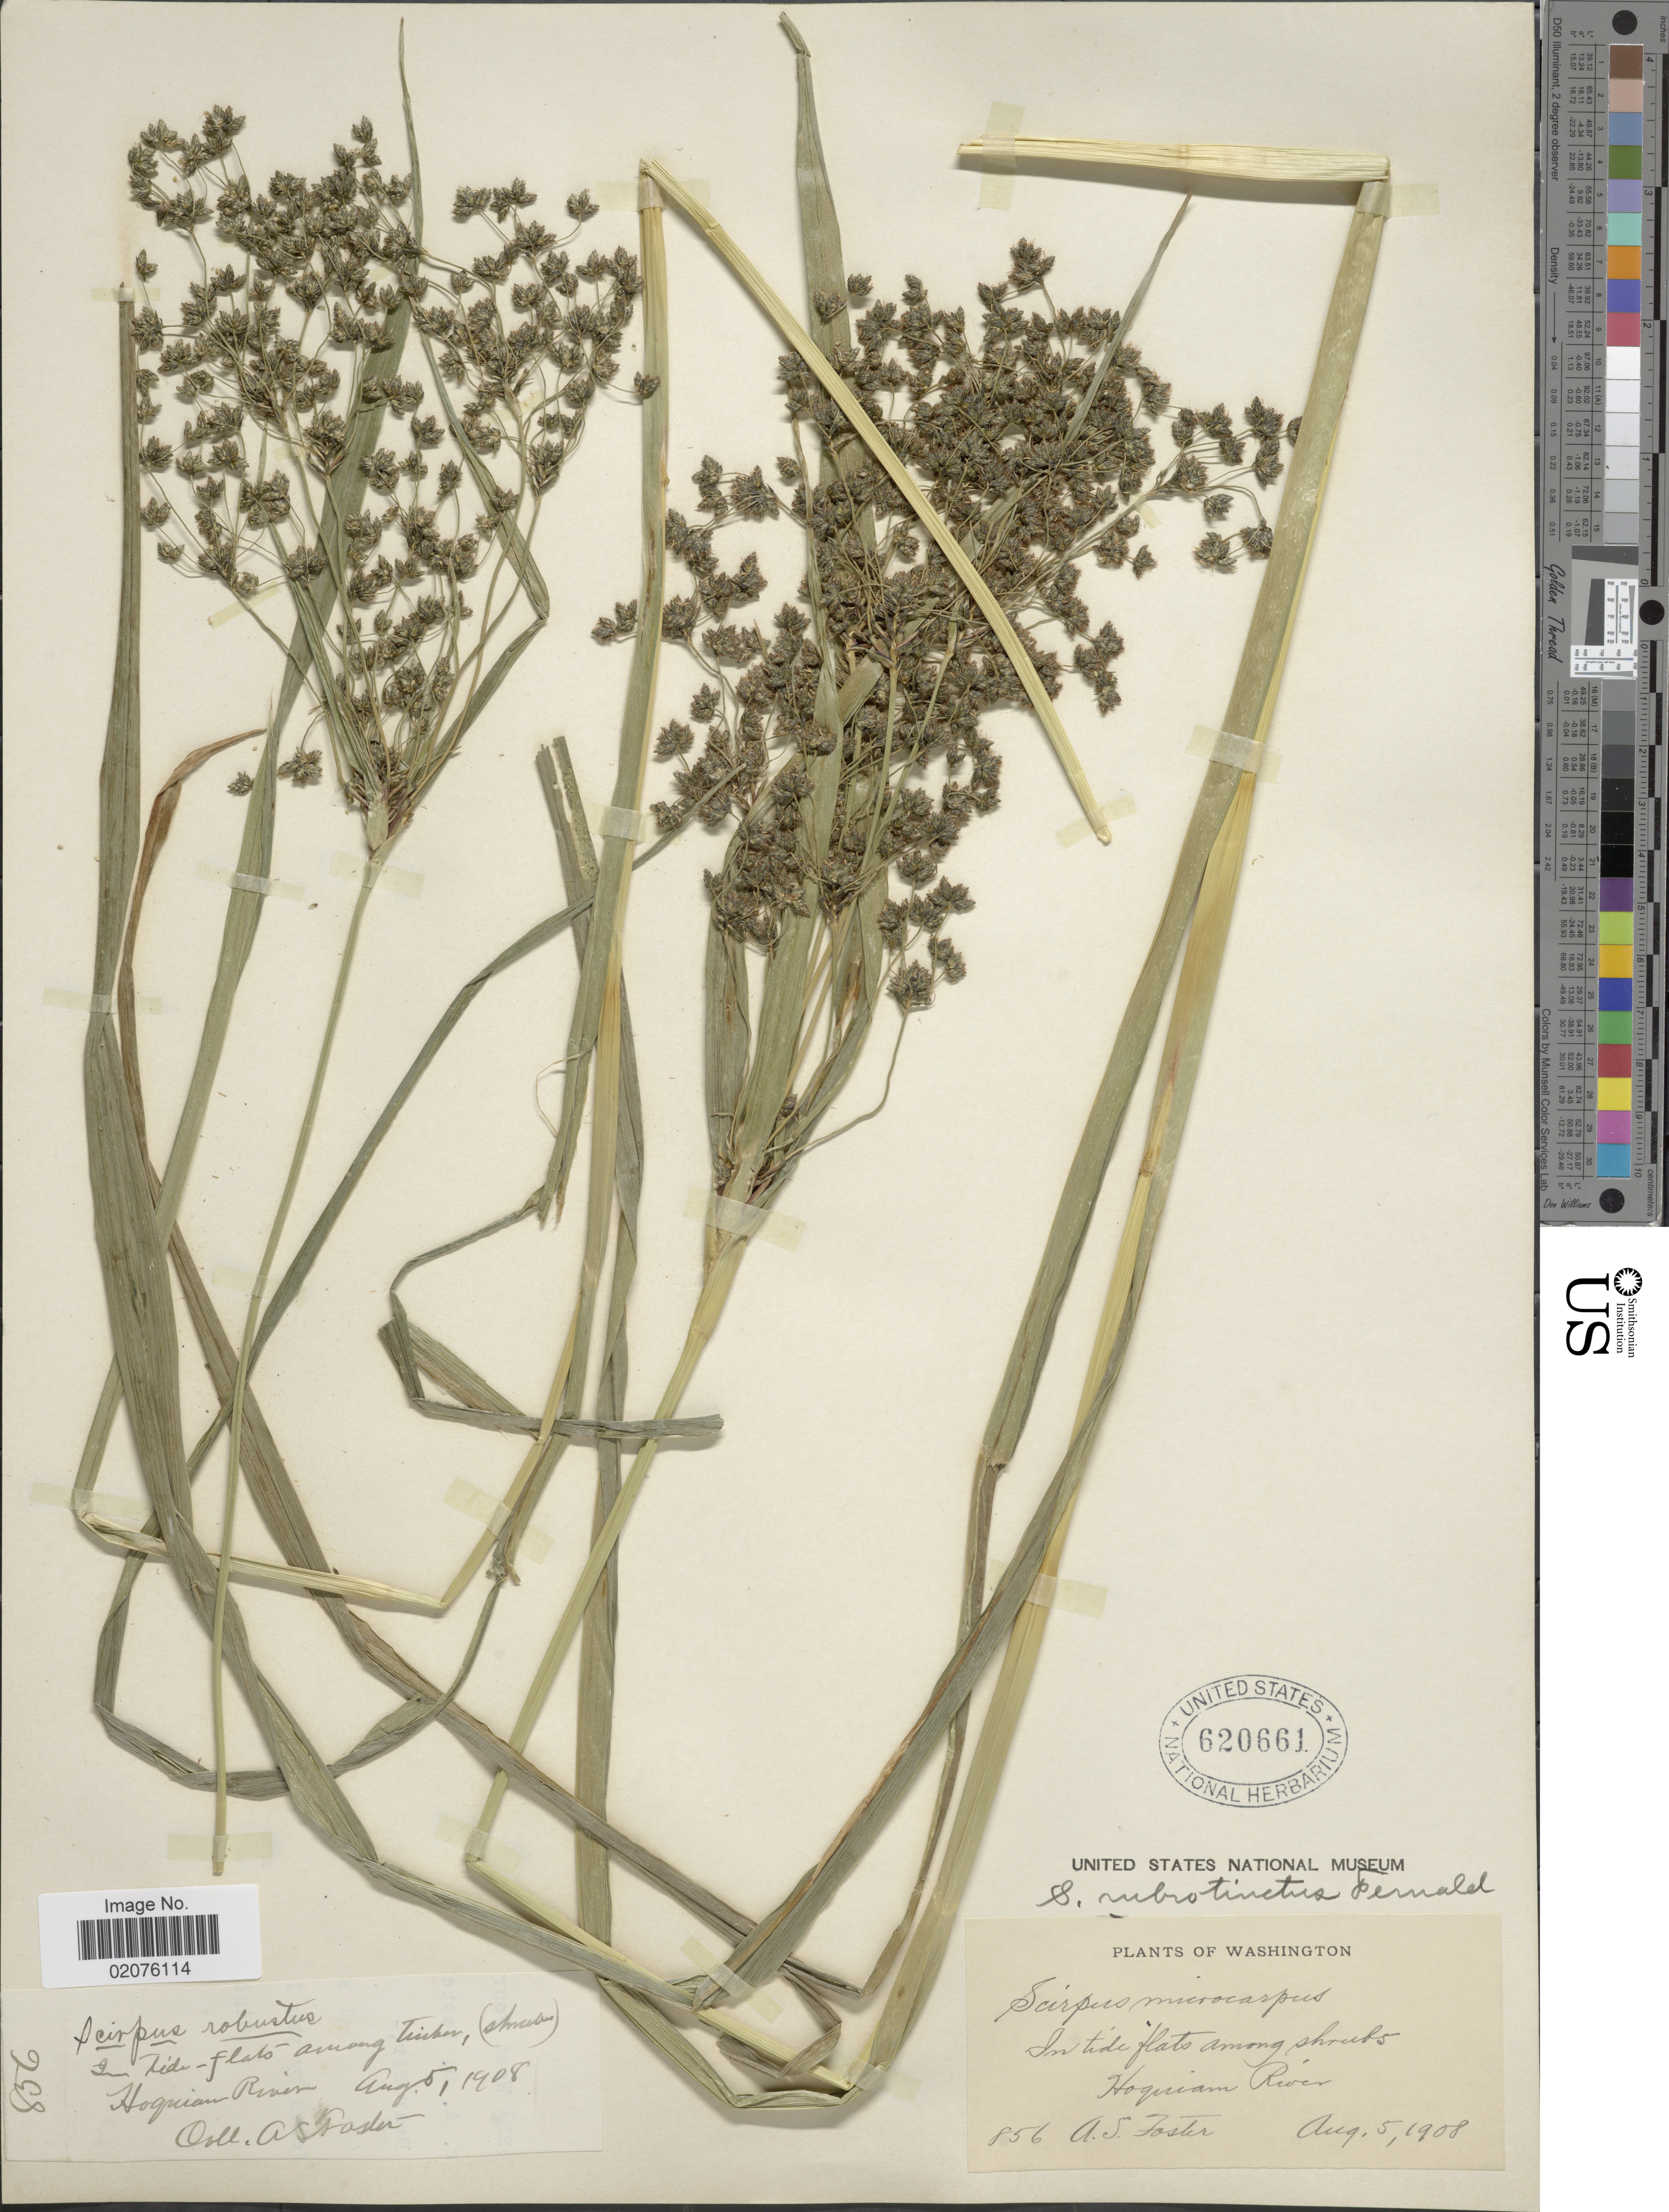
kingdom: Plantae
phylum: Tracheophyta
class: Liliopsida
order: Poales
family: Cyperaceae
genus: Scirpus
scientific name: Scirpus microcarpus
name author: J. Presl & C. Presl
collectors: A. S. Foster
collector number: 856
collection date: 1908-08-05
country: United States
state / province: Washington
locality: In tide flats among shrubs Hoquiam River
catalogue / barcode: US 620661